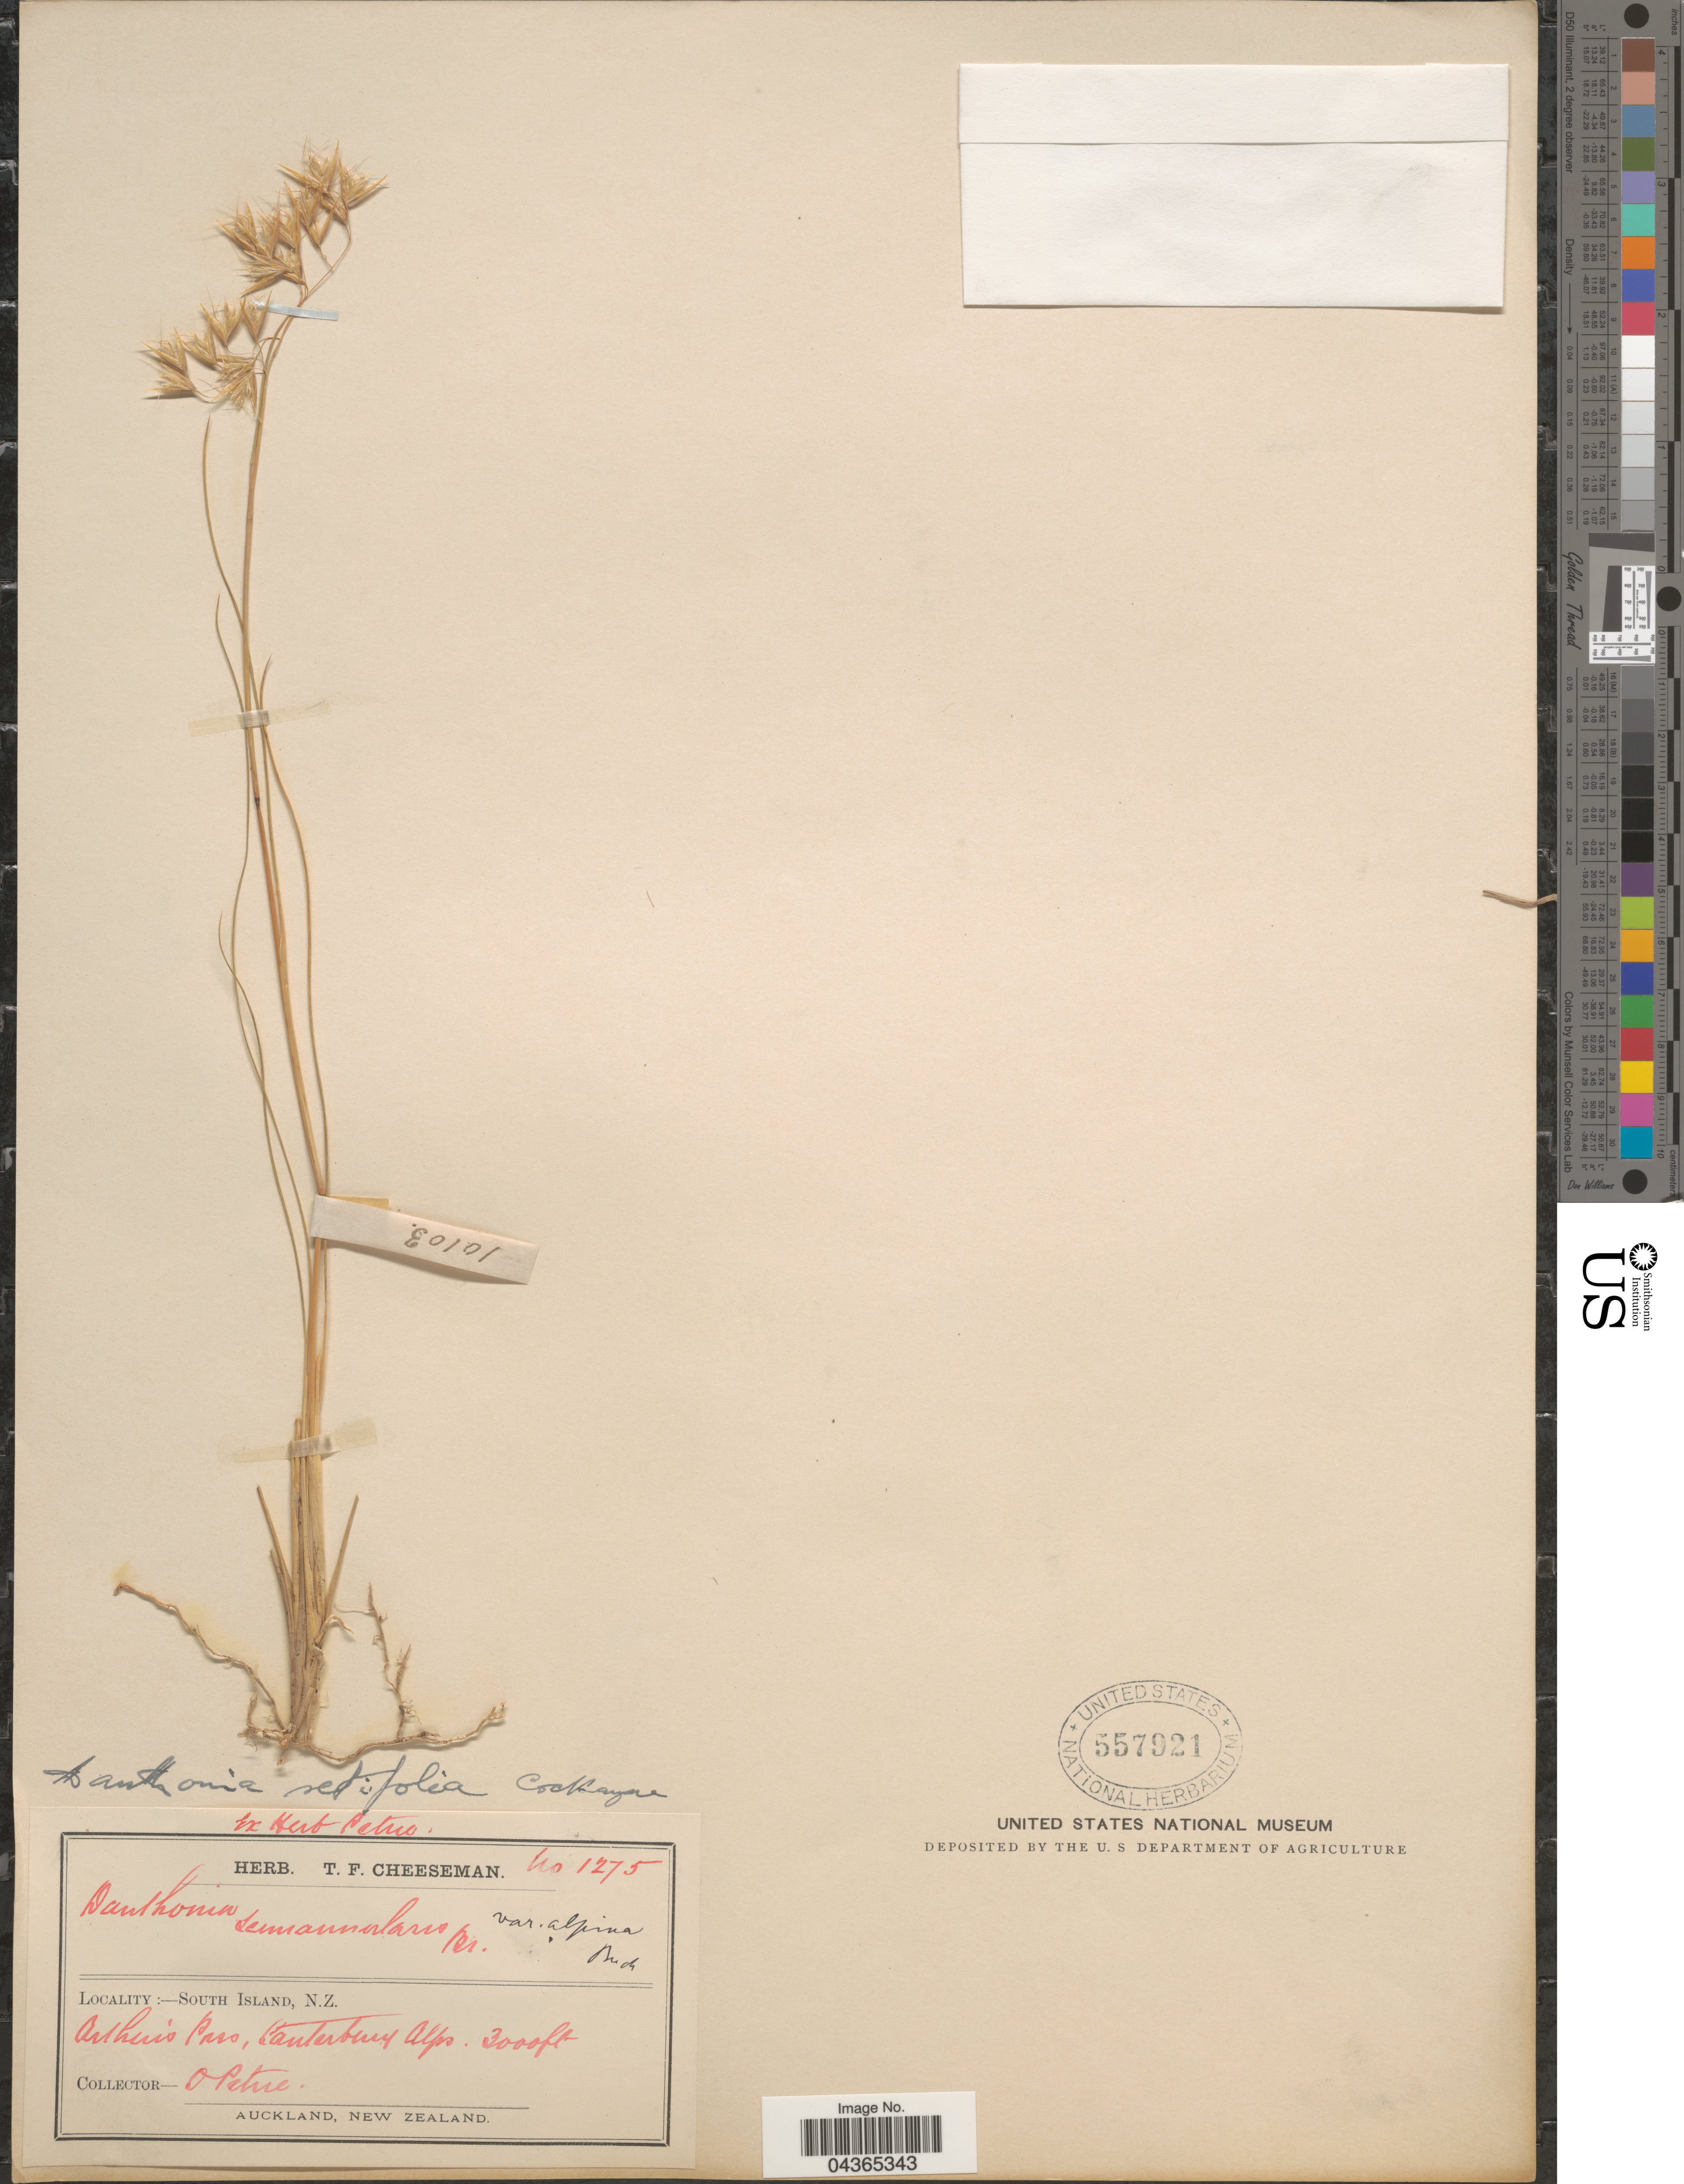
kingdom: Plantae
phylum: Tracheophyta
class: Liliopsida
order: Poales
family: Poaceae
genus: Rytidosperma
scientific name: Rytidosperma setifolium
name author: (Hook. f.) Connor & Edgar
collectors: D. Petrie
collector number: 1275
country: New Zealand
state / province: Canterbury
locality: South Island. Arthur's Pass, Canterbury Alps.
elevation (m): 914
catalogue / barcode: US 557921